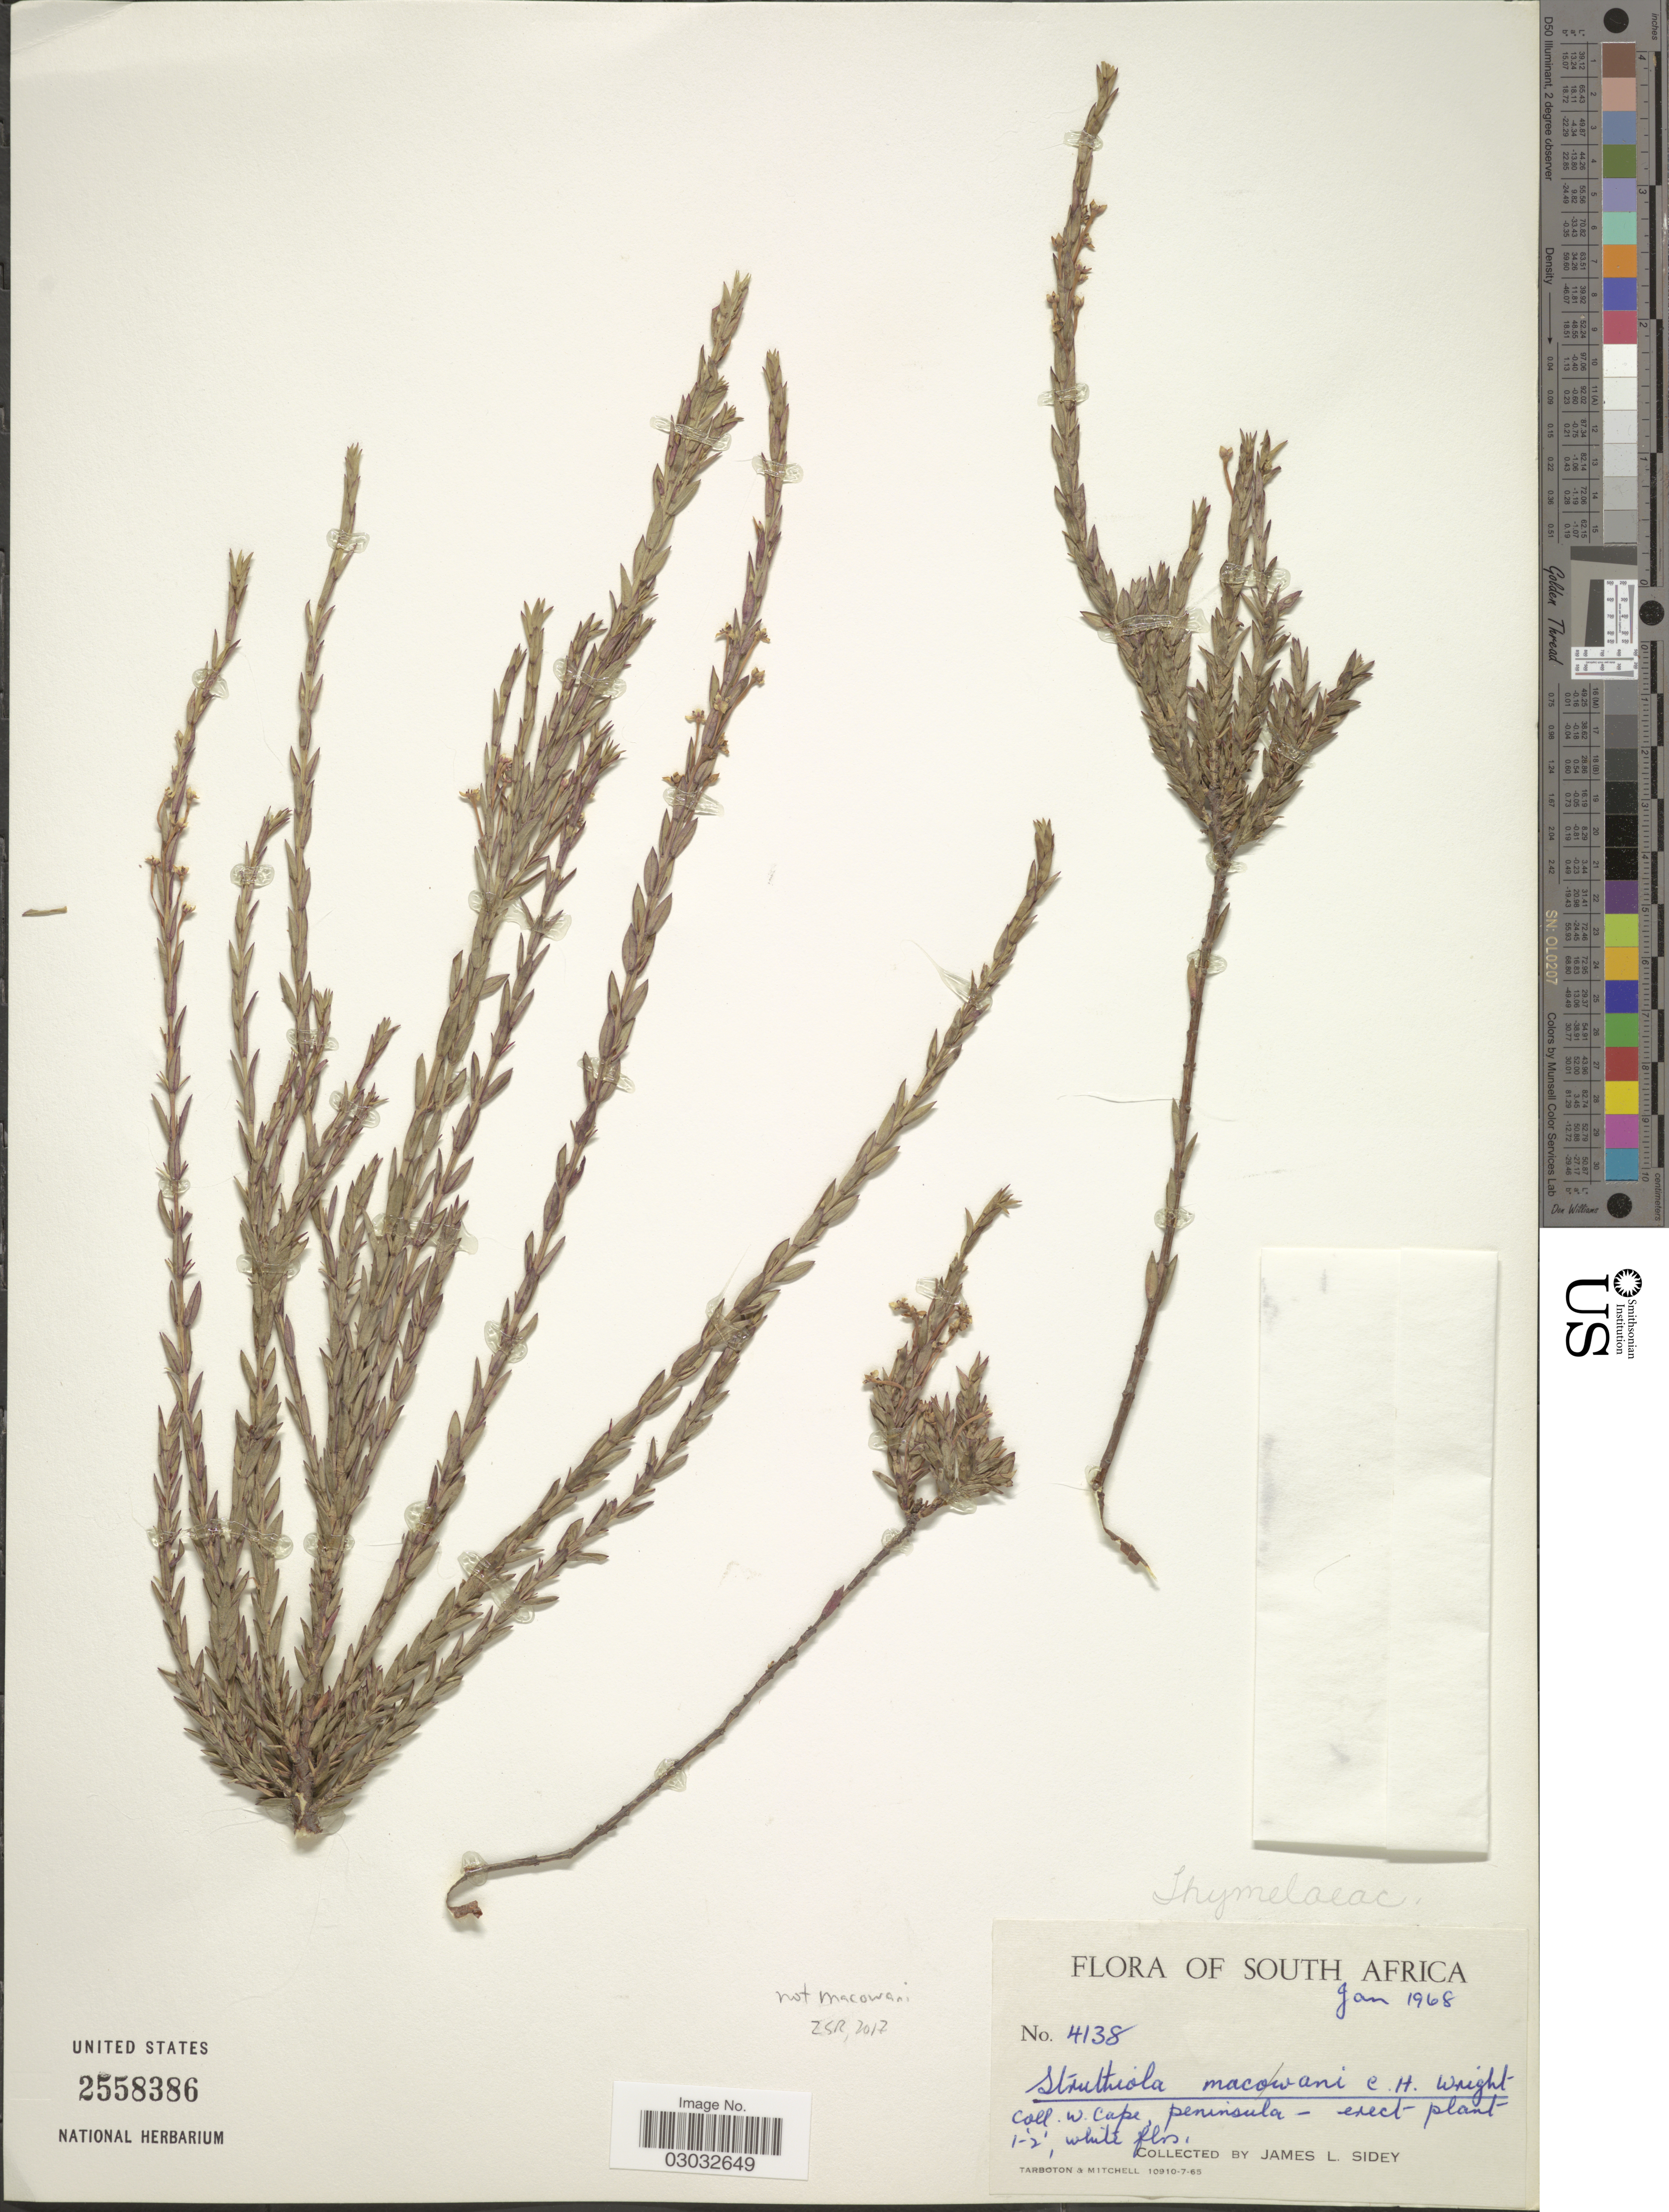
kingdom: Plantae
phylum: Tracheophyta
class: Magnoliopsida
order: Malvales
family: Thymelaeaceae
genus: Struthiola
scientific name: Struthiola sp.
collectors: J. L. Sidey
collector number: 4138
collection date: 1968-01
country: South Africa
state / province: Western Cape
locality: W. Cape, peninsula.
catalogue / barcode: US 2558386